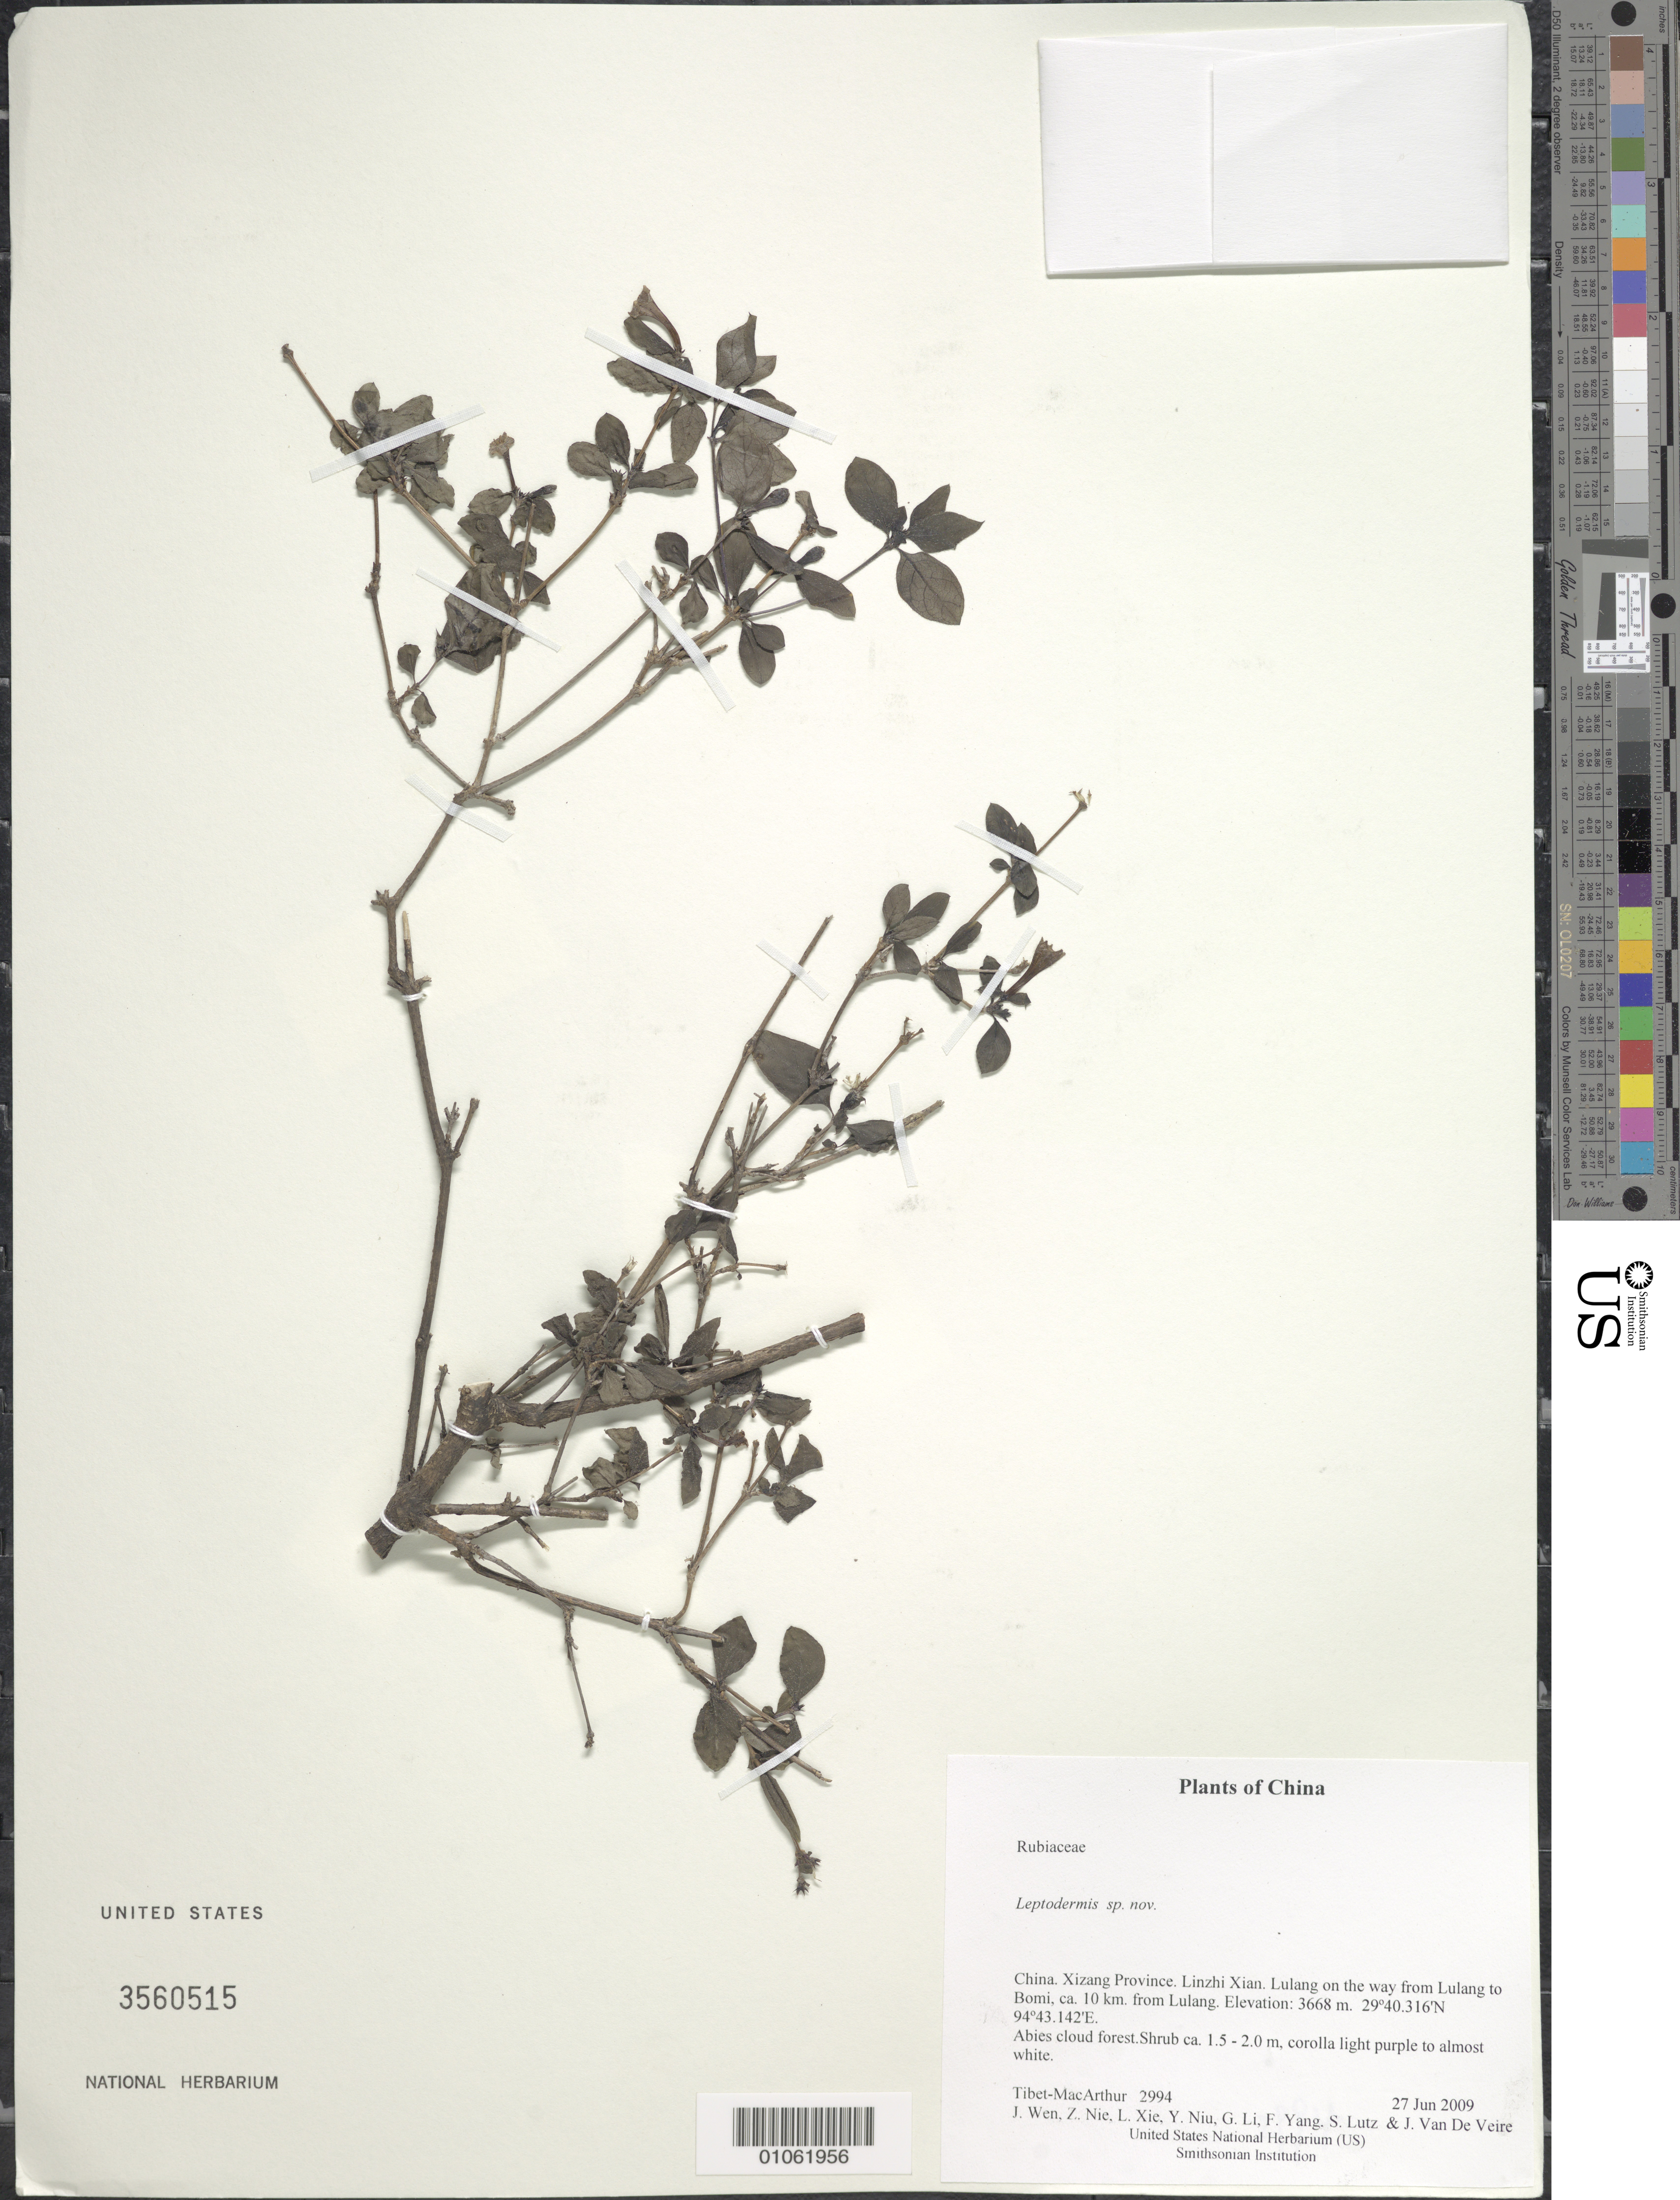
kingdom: Plantae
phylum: Tracheophyta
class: Magnoliopsida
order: Gentianales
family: Rubiaceae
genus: Leptodermis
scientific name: Leptodermis sp. nov.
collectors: Tibet-MacArthur, J. Wen, Z. Nie, L. Xie, Y. Niu, G. Li, F. Yang, S. Lutz & J. Van De Veire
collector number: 2994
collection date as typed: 27 Jun 2009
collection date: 2009-06-27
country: China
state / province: Xizang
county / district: Linzhi Xian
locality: Lulang on the way from Lulang to Bomi, ca. 10 km. from Lulang.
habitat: Abies cloud forest.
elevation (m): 3668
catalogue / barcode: US 3560515